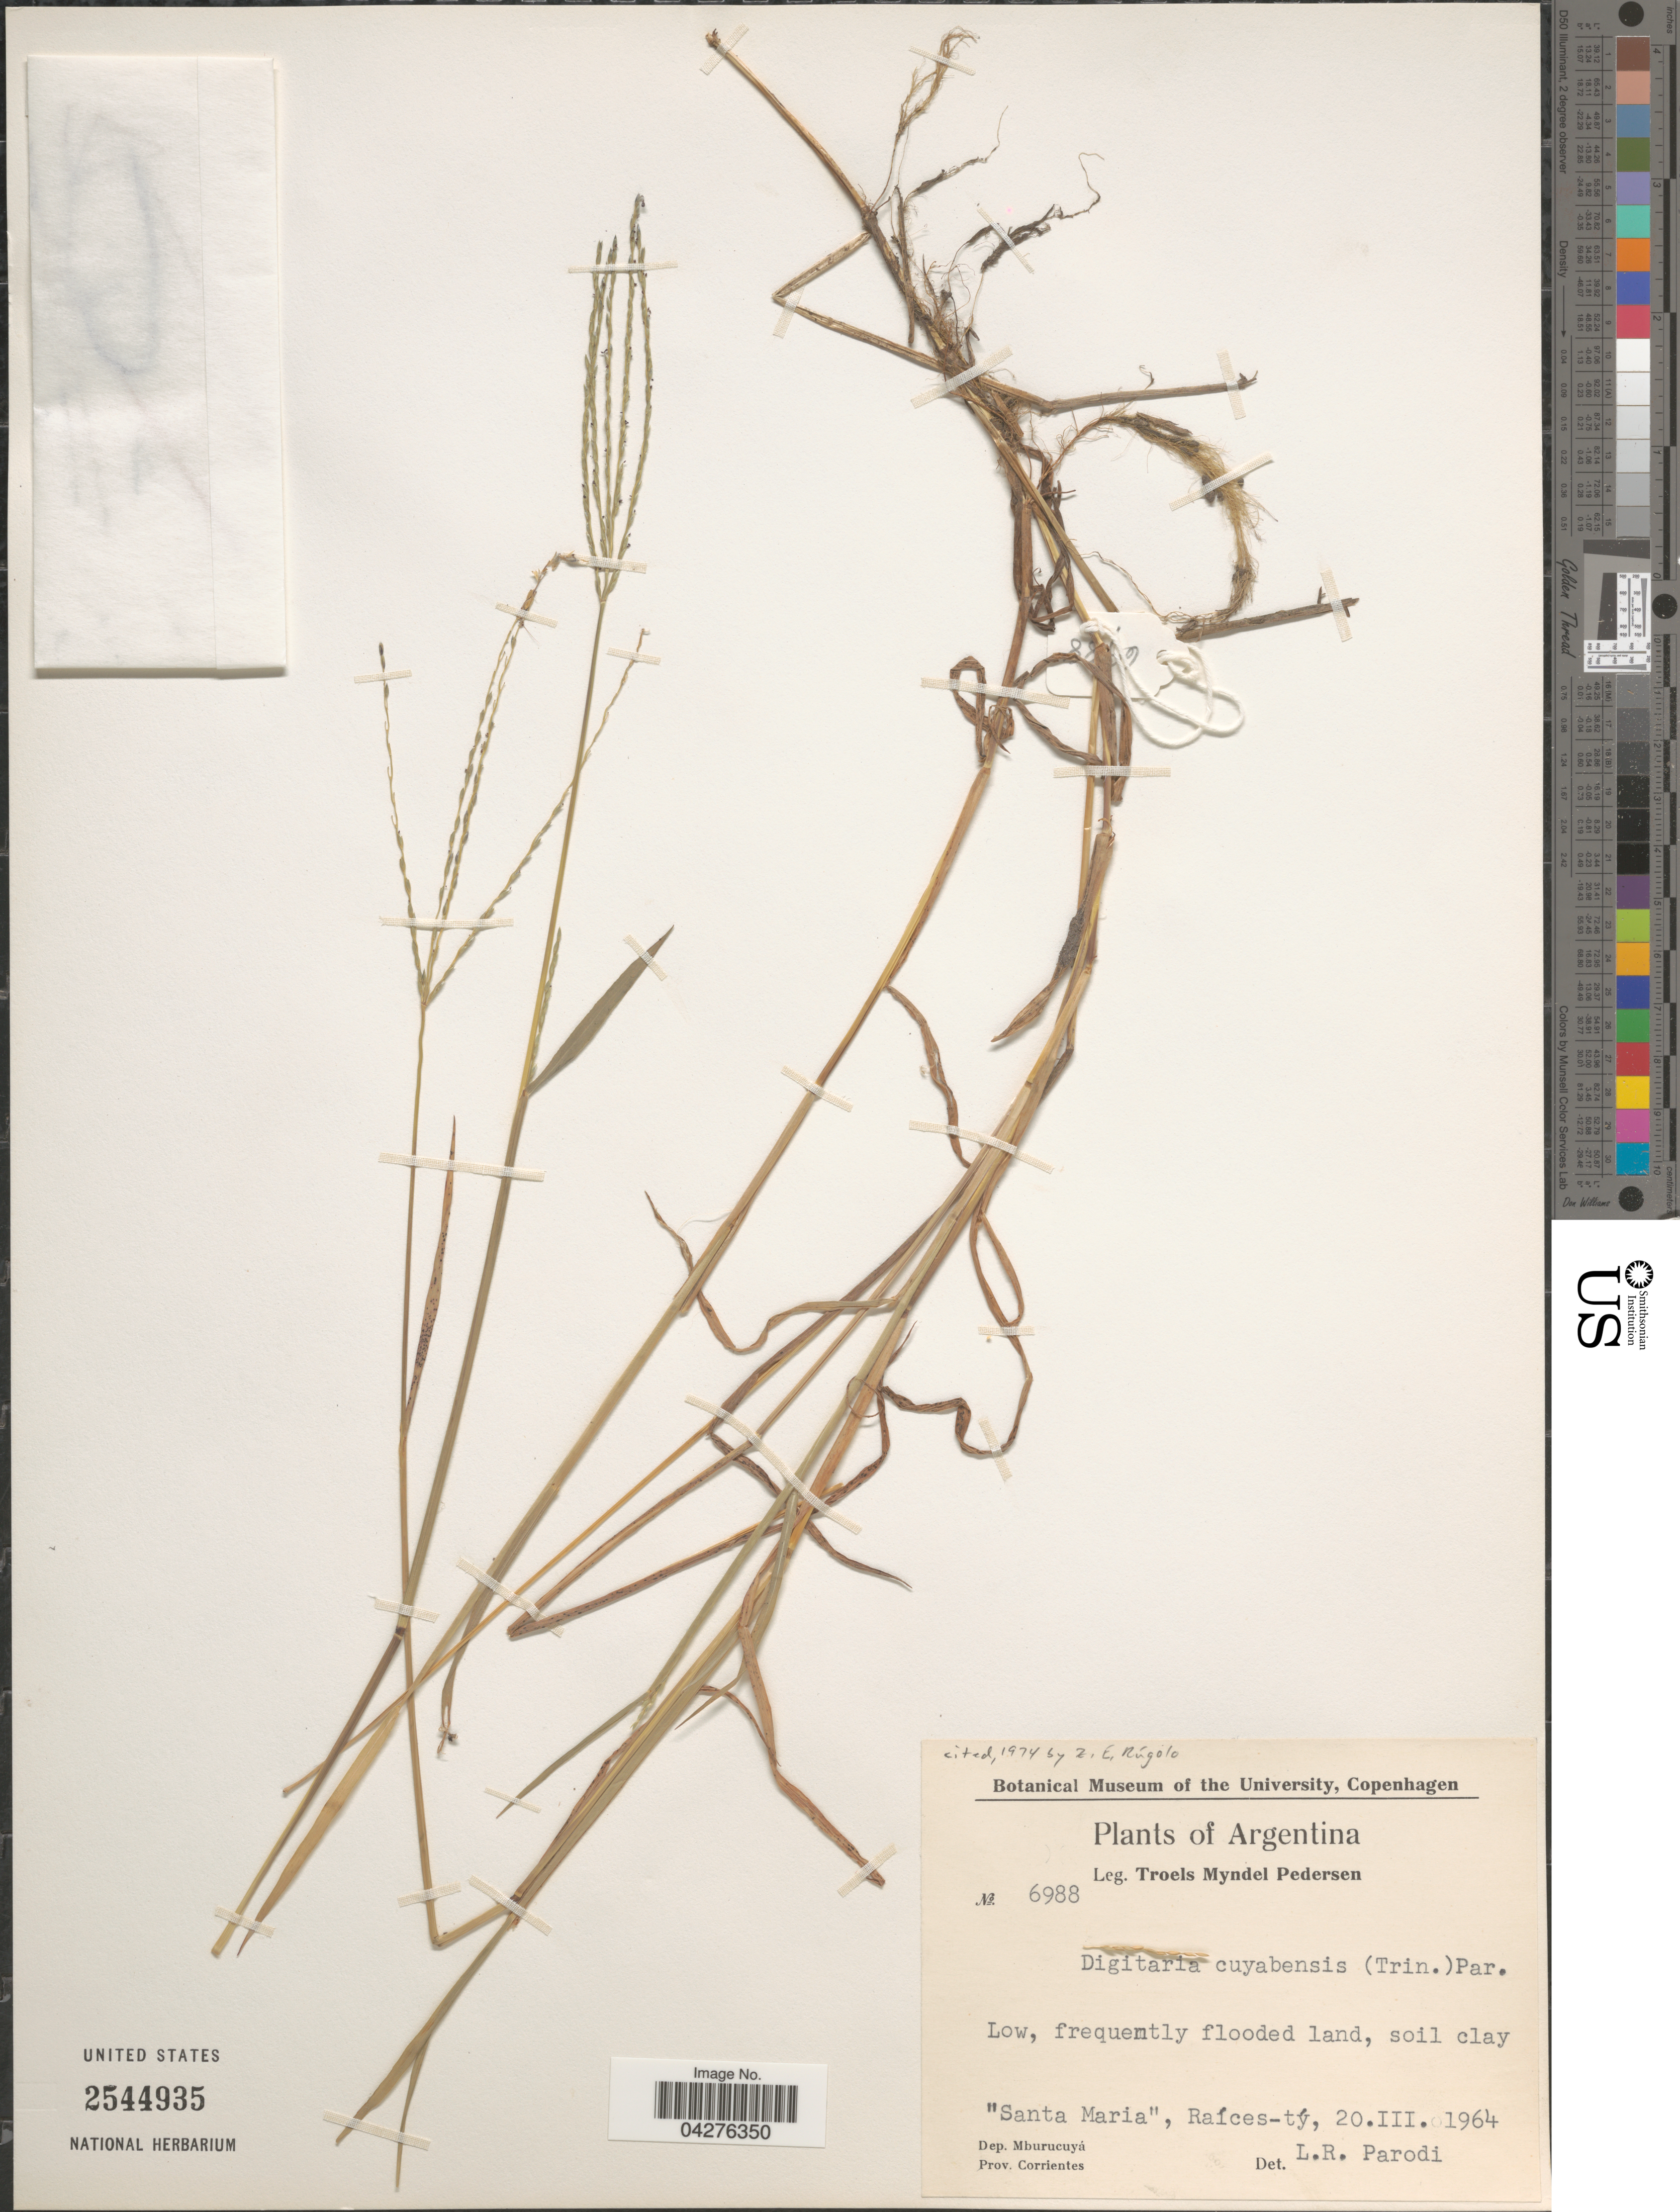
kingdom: Plantae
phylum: Tracheophyta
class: Liliopsida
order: Poales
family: Poaceae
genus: Digitaria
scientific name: Digitaria cuyabensis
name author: (Trin.) Parodi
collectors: T. Pederson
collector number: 6988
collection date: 1964-03-20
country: Argentina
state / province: Corrientes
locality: Santa Maria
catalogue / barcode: US 2544935